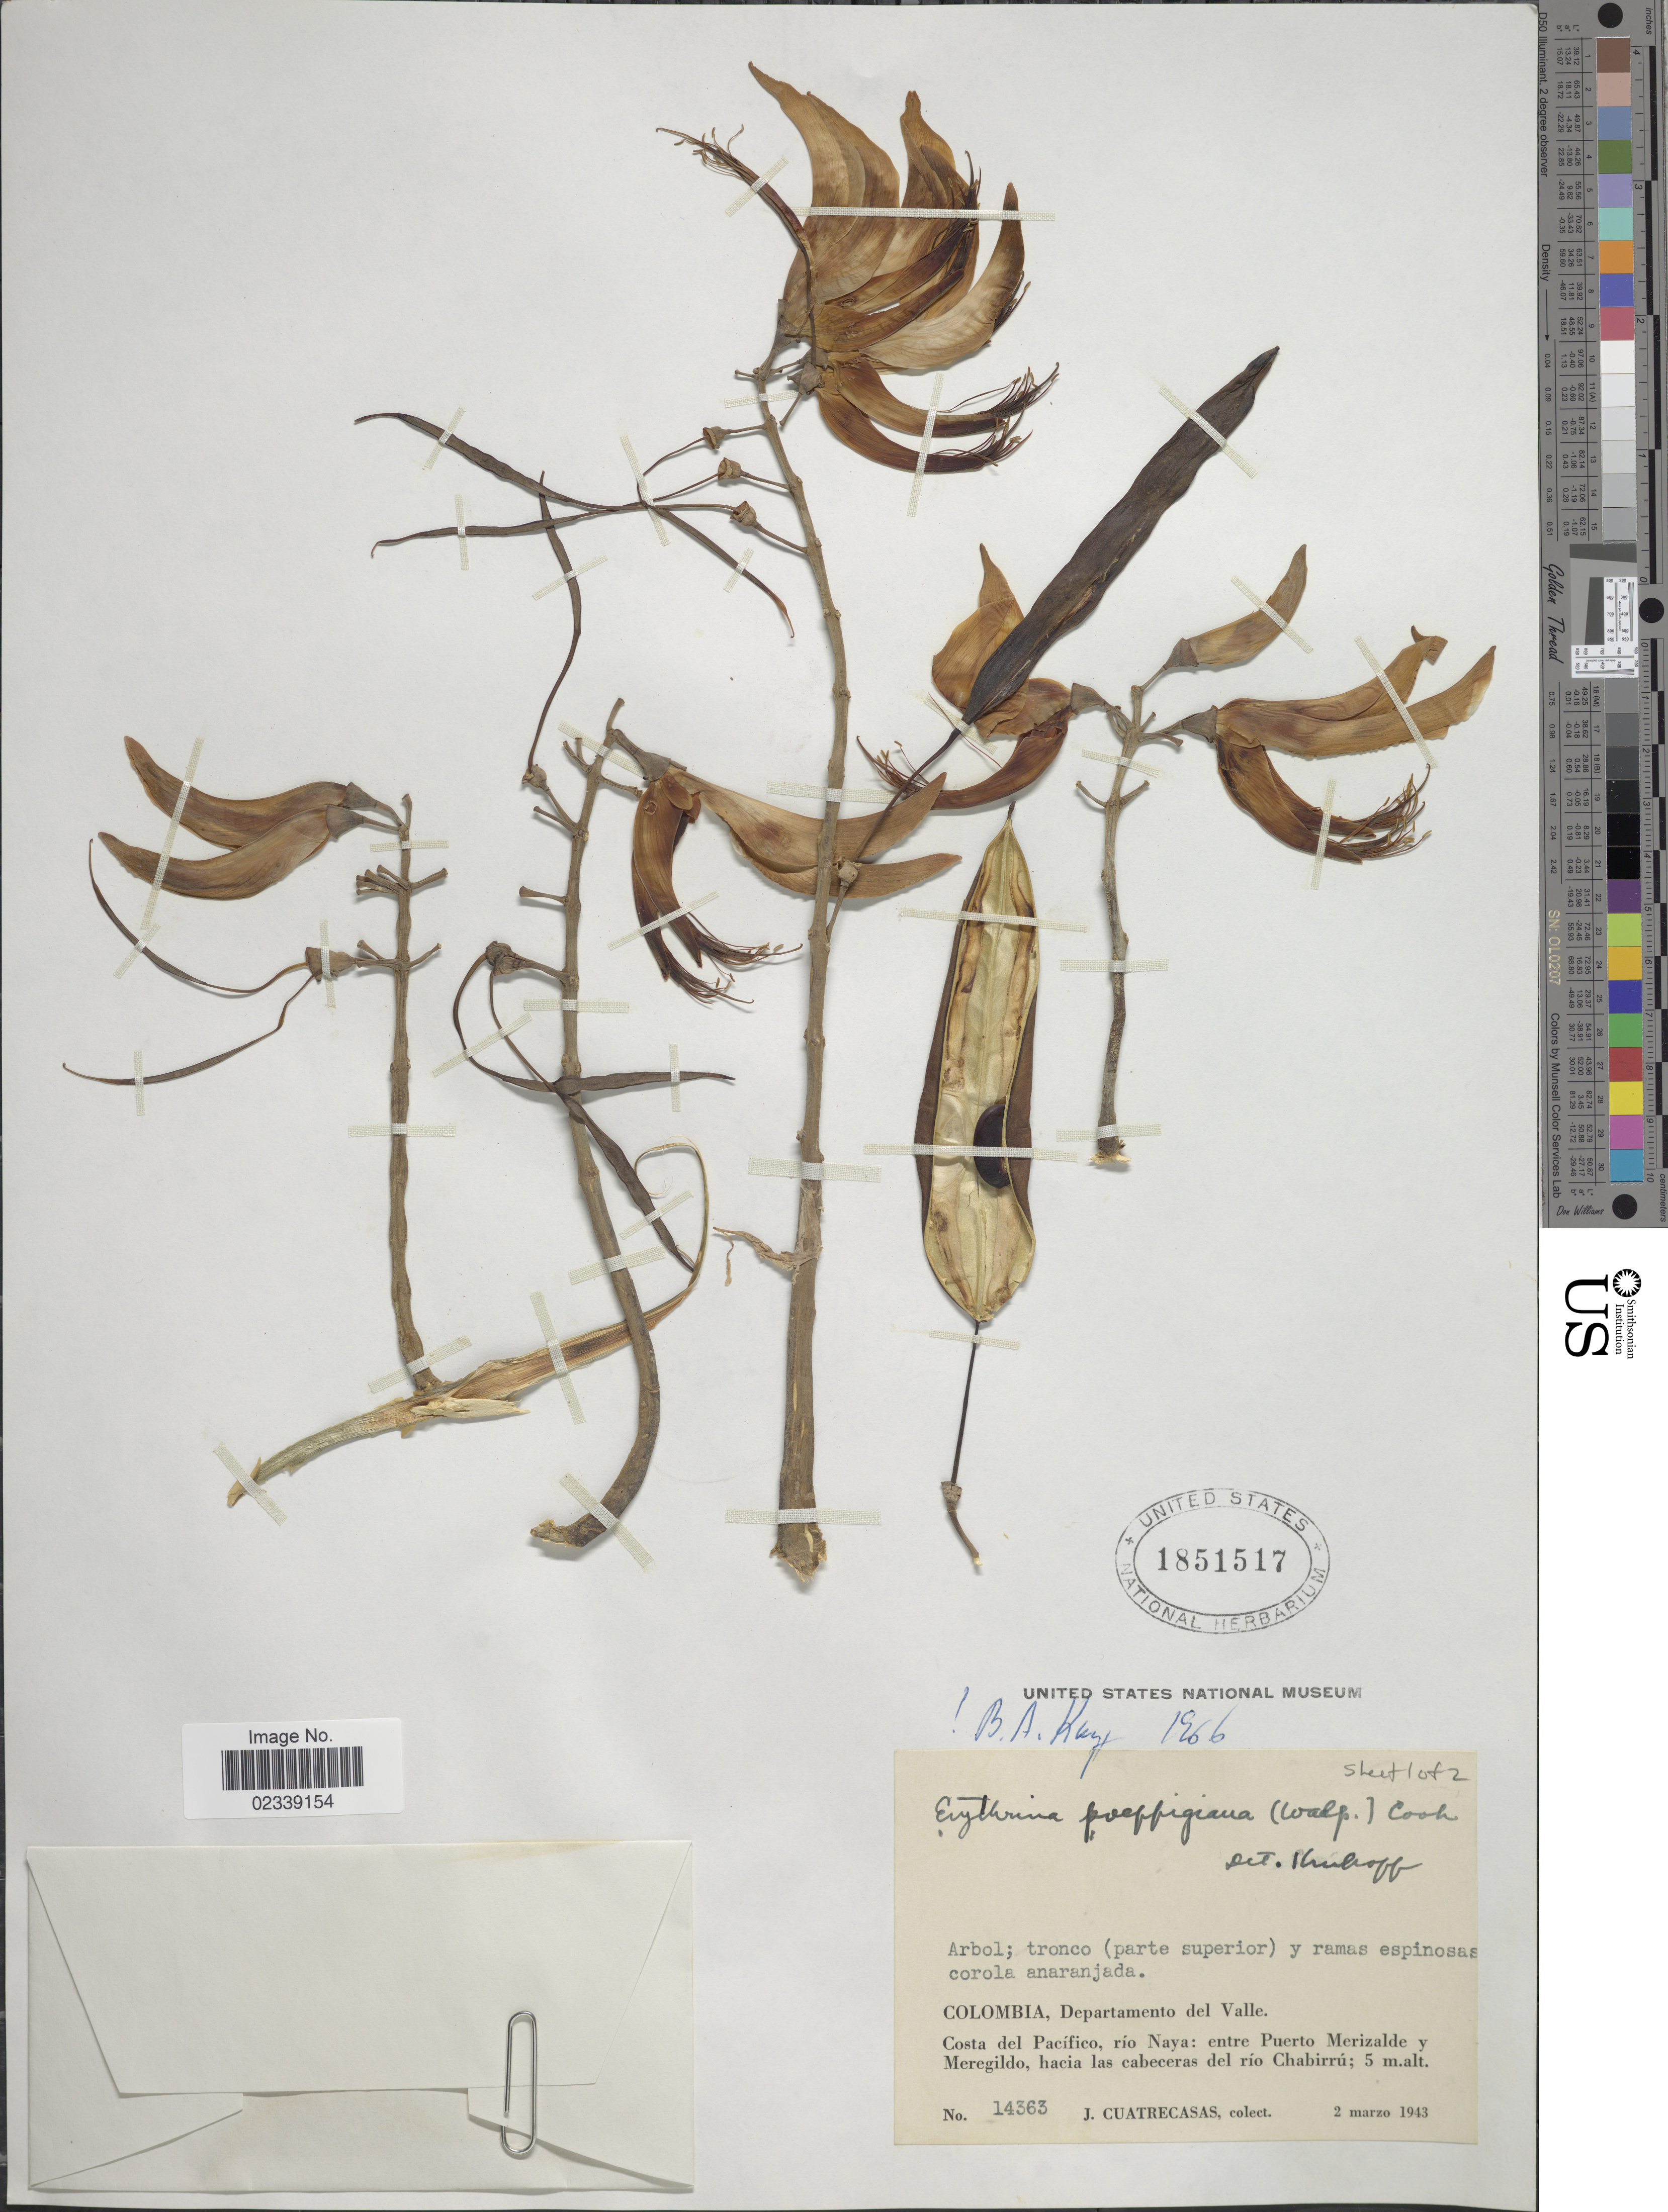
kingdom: Plantae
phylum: Tracheophyta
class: Magnoliopsida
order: Fabales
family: Fabaceae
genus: Erythrina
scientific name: Erythrina poeppigiana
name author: (Walp.) O.F. Cook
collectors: J. Cuatrecasas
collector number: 14363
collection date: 1943-03-02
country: Colombia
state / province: Valle del Cauca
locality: Departamento del Valle, Costa del Pacifico, Rio Naya, entre Puerto Merizalde y Meregildo, hacia las cabecerras del Rio Chabirru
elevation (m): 5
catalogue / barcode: US 1851517